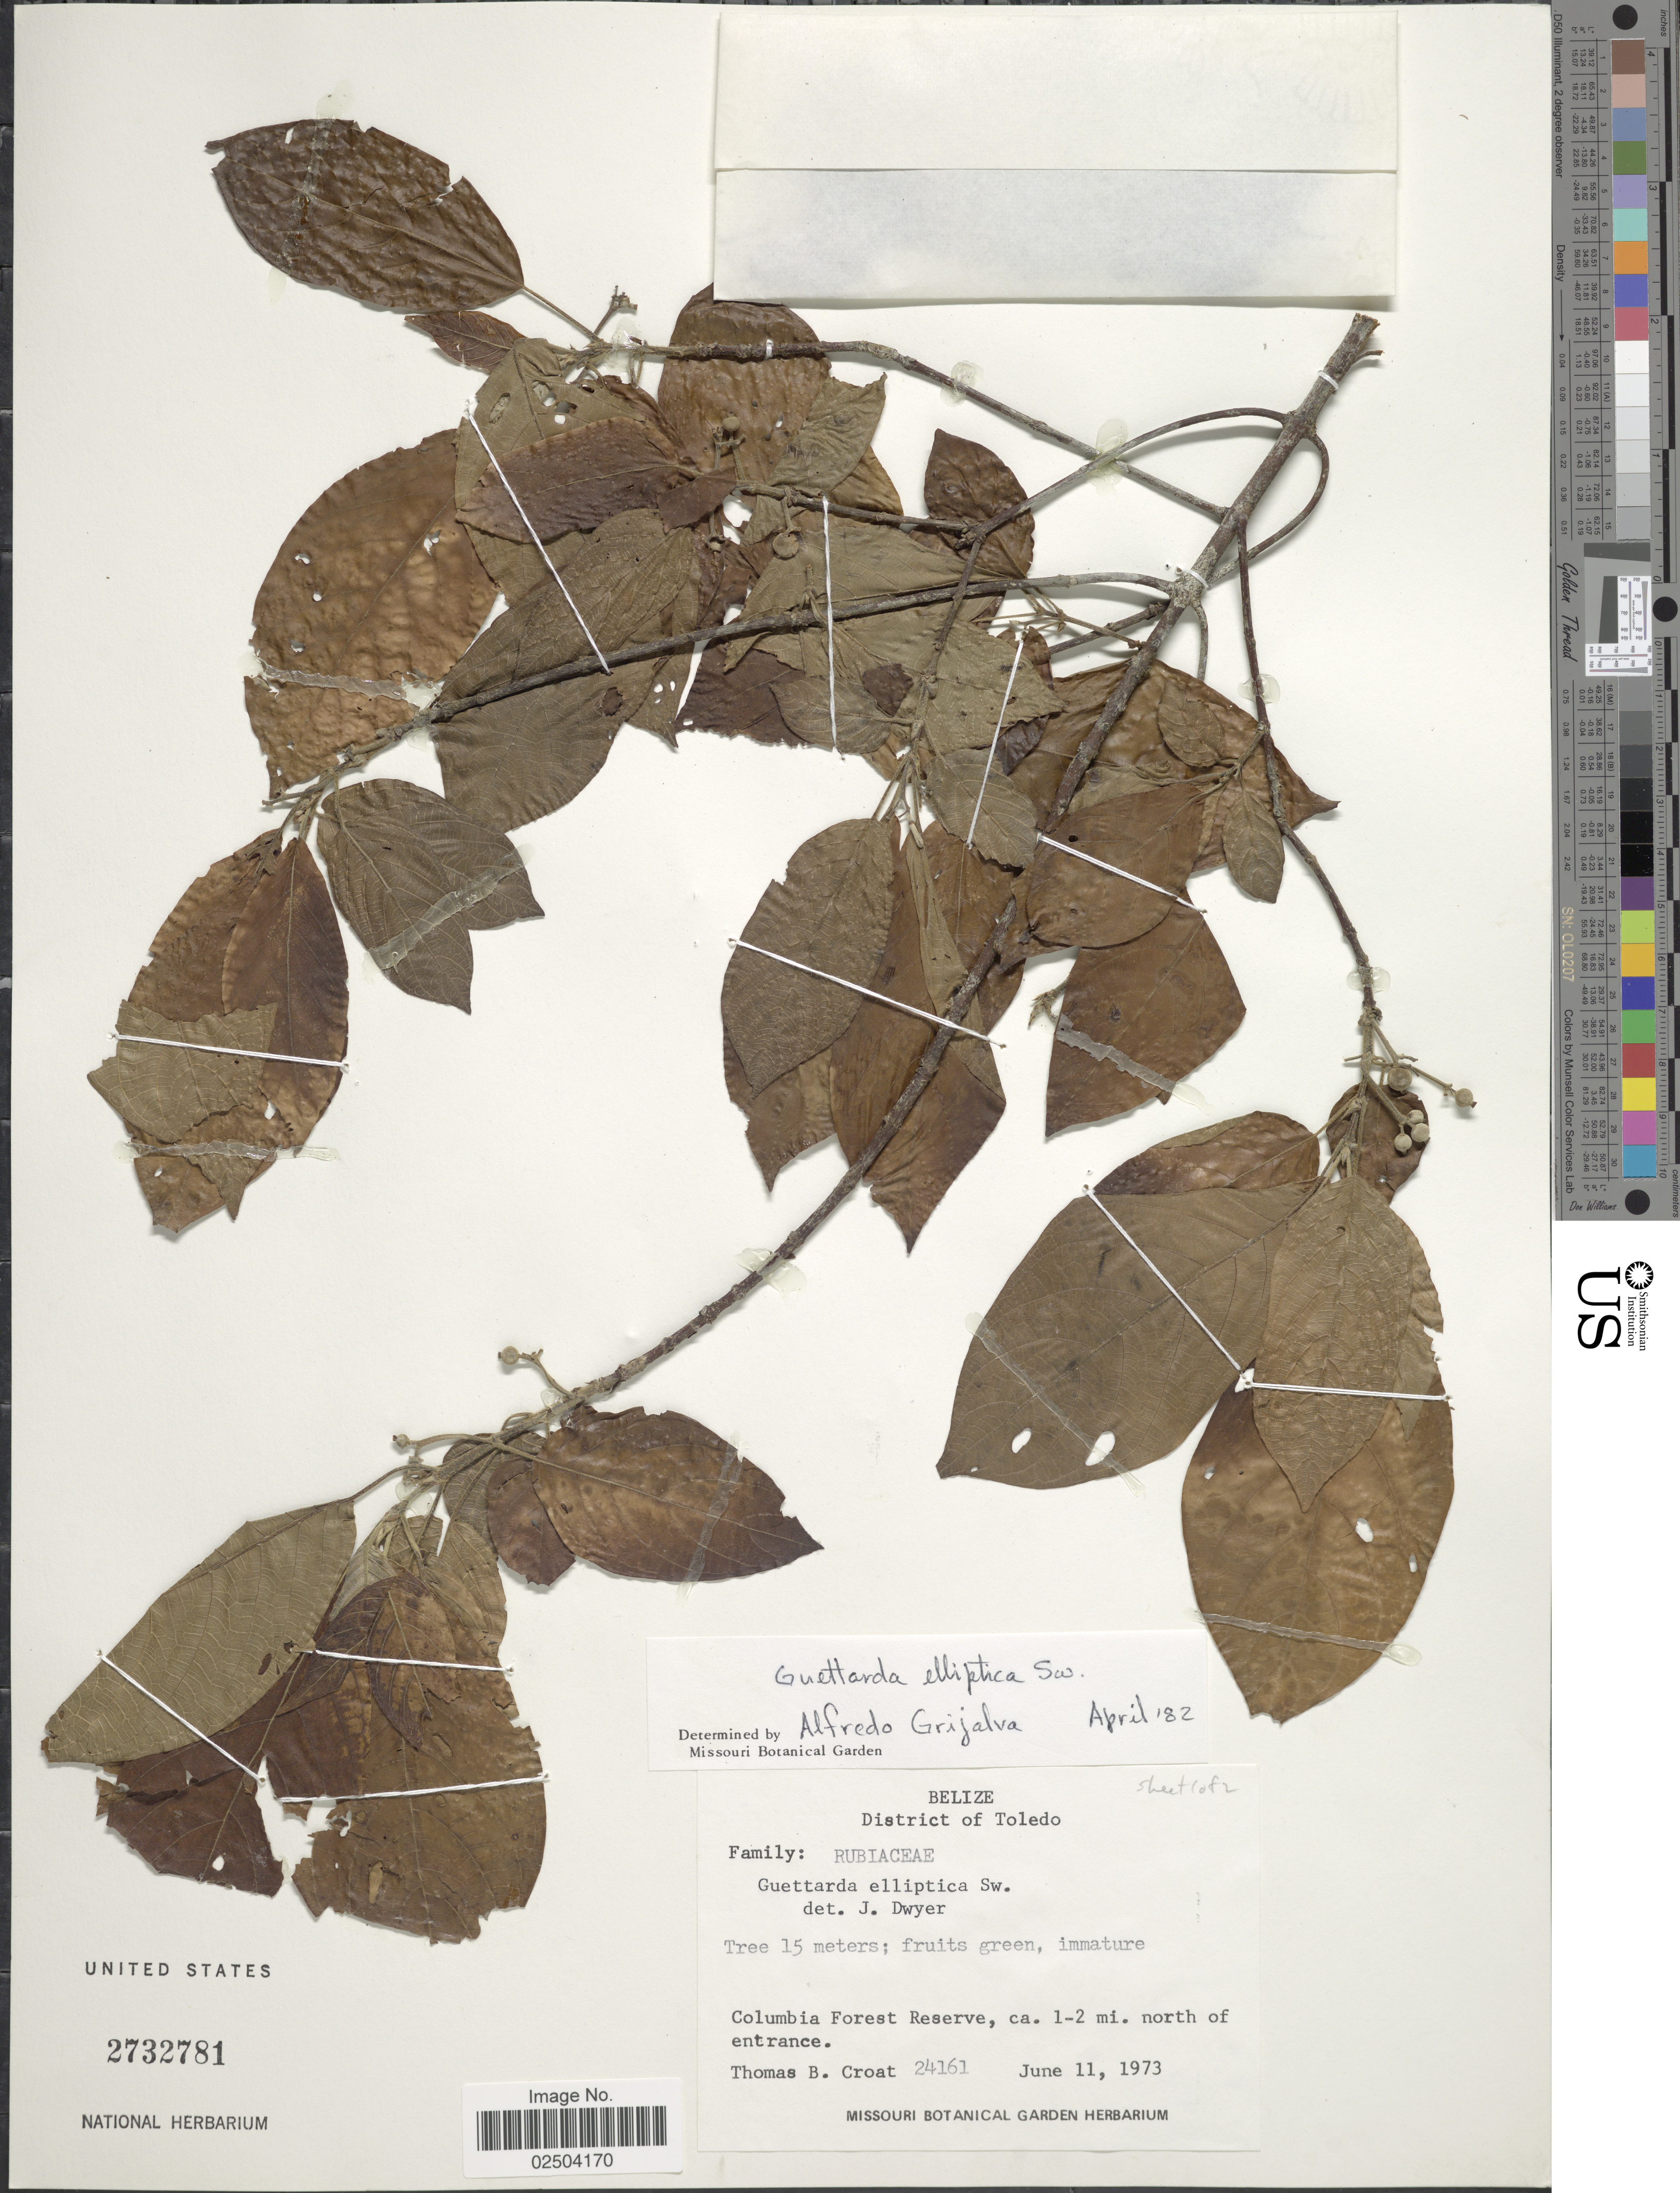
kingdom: Plantae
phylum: Tracheophyta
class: Magnoliopsida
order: Gentianales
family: Rubiaceae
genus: Guettarda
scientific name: Guettarda elliptica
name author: Sw.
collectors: T. B. Croat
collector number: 24161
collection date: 1973-06-11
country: Belize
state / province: Toledo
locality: District of Toledo. Colombia Forest Reserve, ca. 1-2 mi. north of entrance.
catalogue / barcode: US 2732781